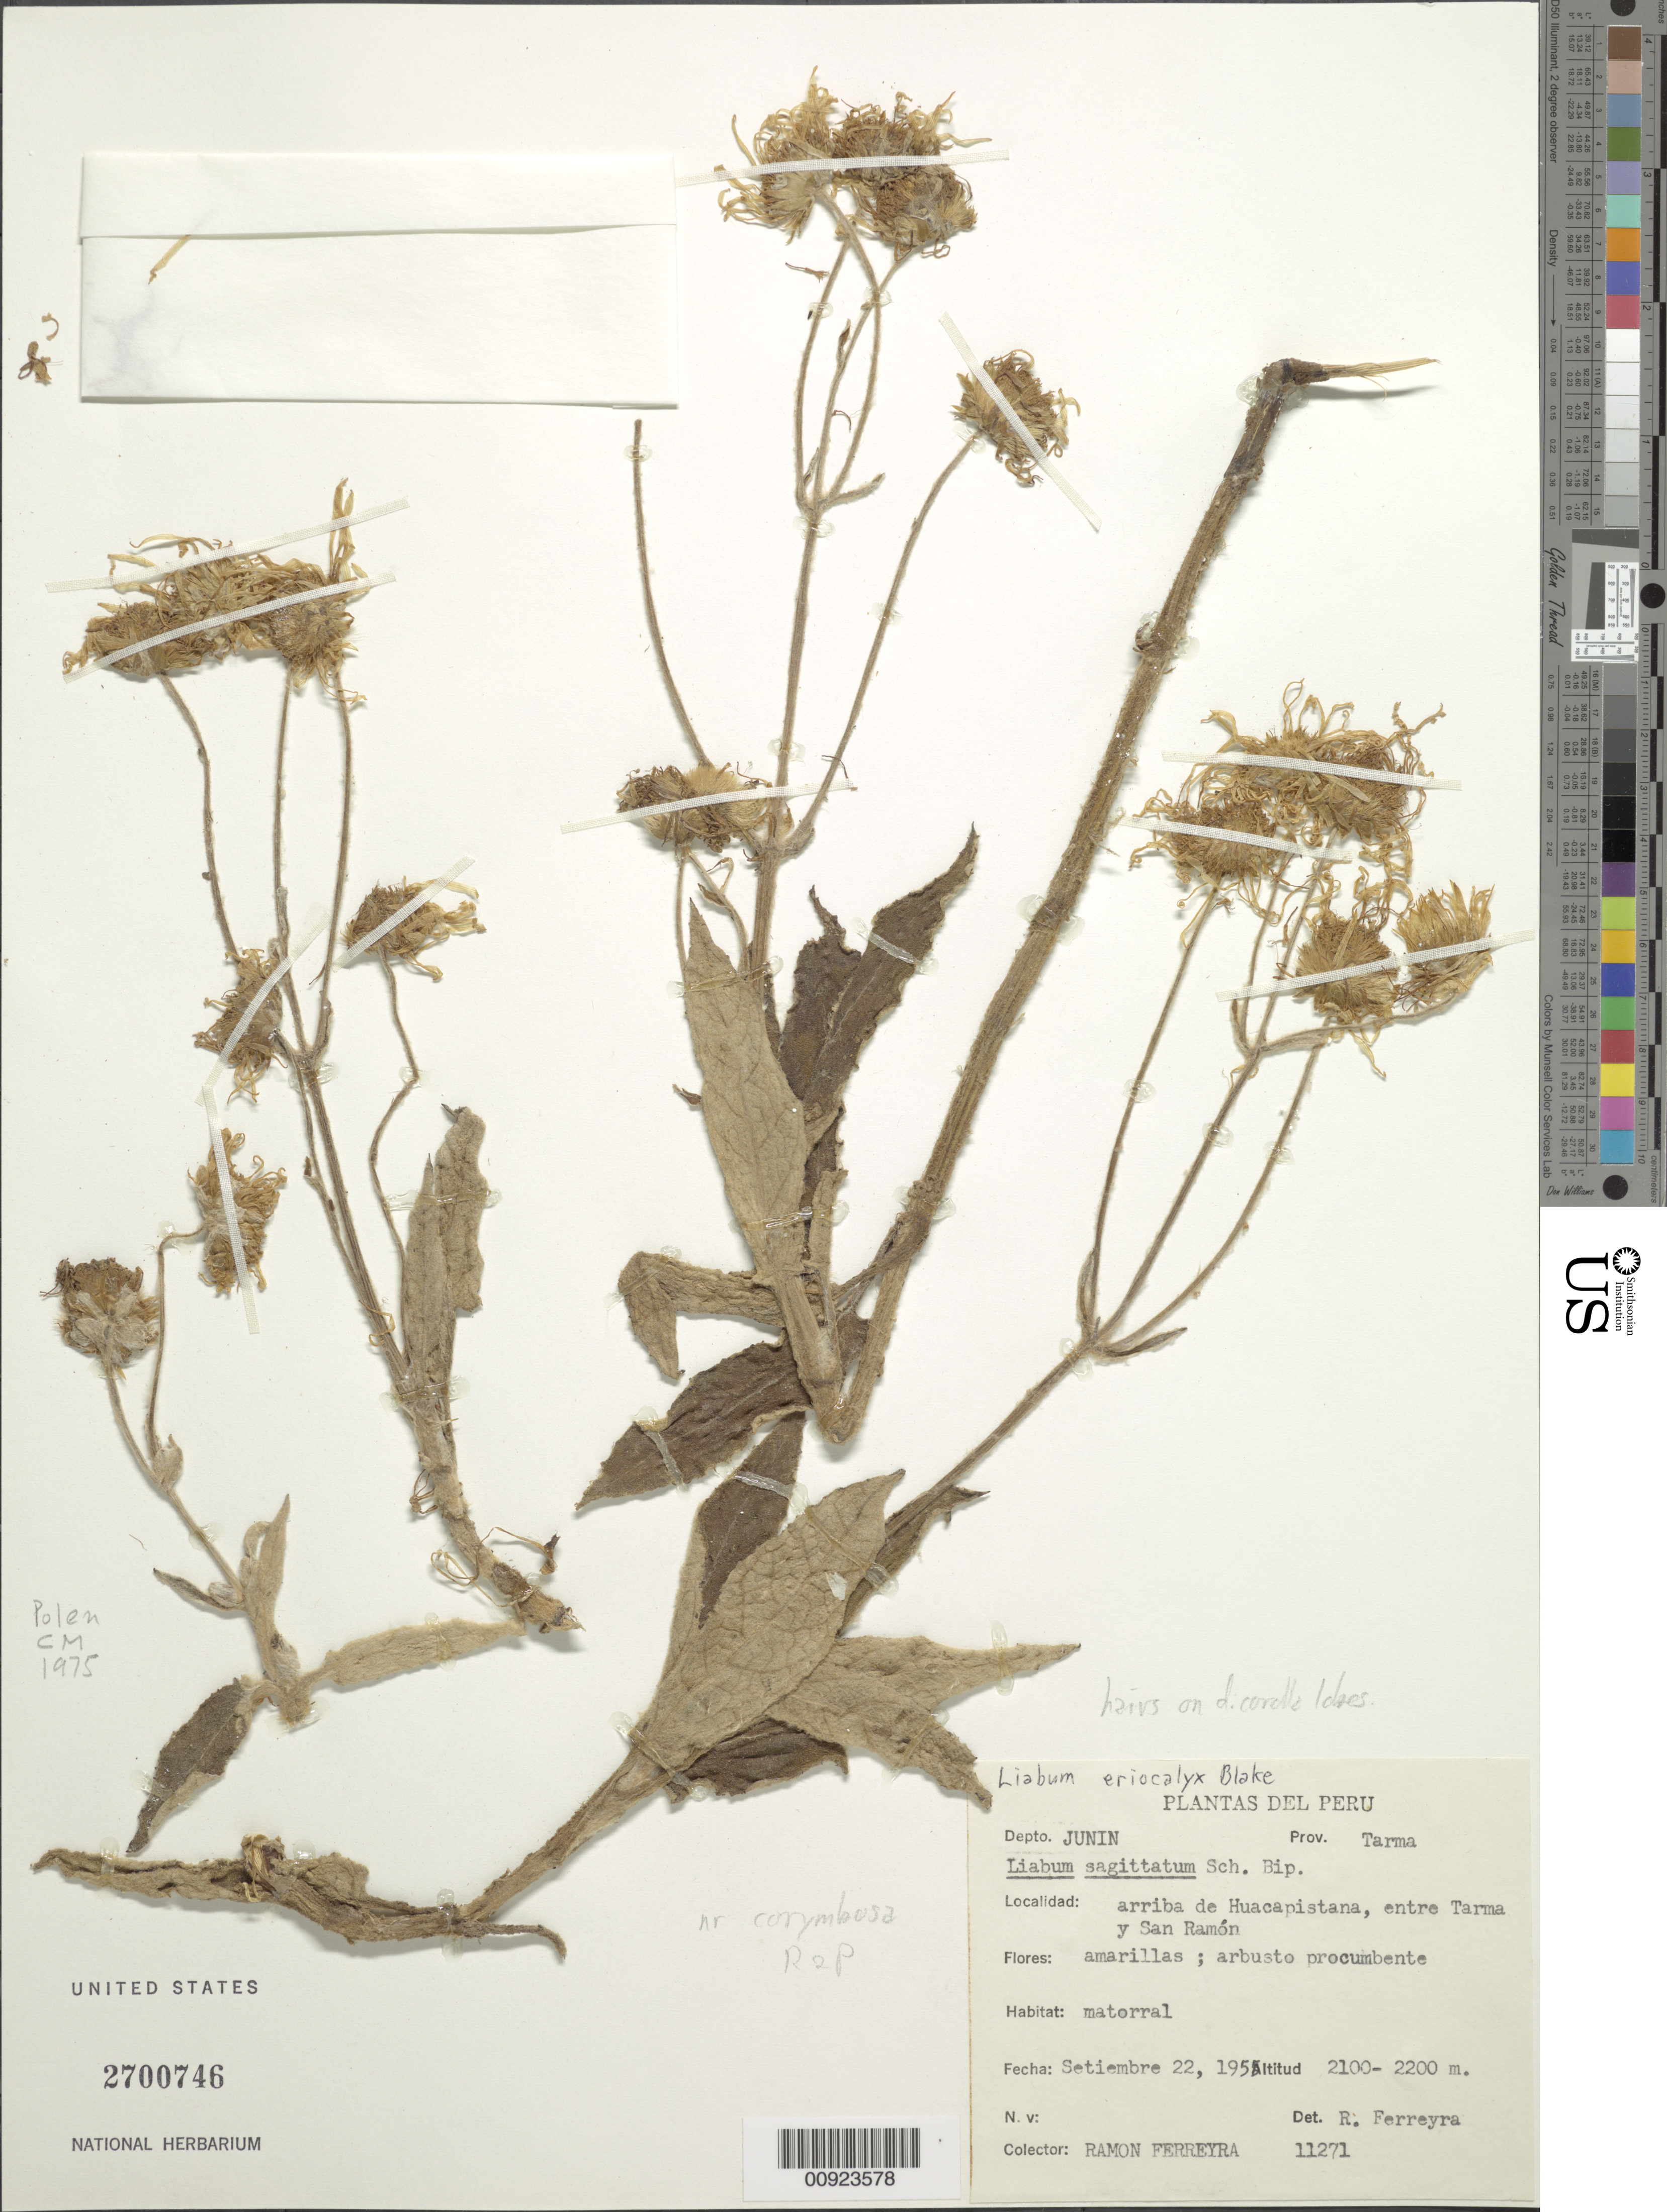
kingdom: Plantae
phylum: Tracheophyta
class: Magnoliopsida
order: Asterales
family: Asteraceae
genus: Munnozia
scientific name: Munnozia sp.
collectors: R. A. Ferreyra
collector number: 11271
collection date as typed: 22 September 1955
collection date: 1955-09-22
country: Peru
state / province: Junín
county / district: Tarma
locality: arriba a Huacapistana, entre Tarma y San Ramon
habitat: Matorral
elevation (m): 2100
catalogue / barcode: US 2700746